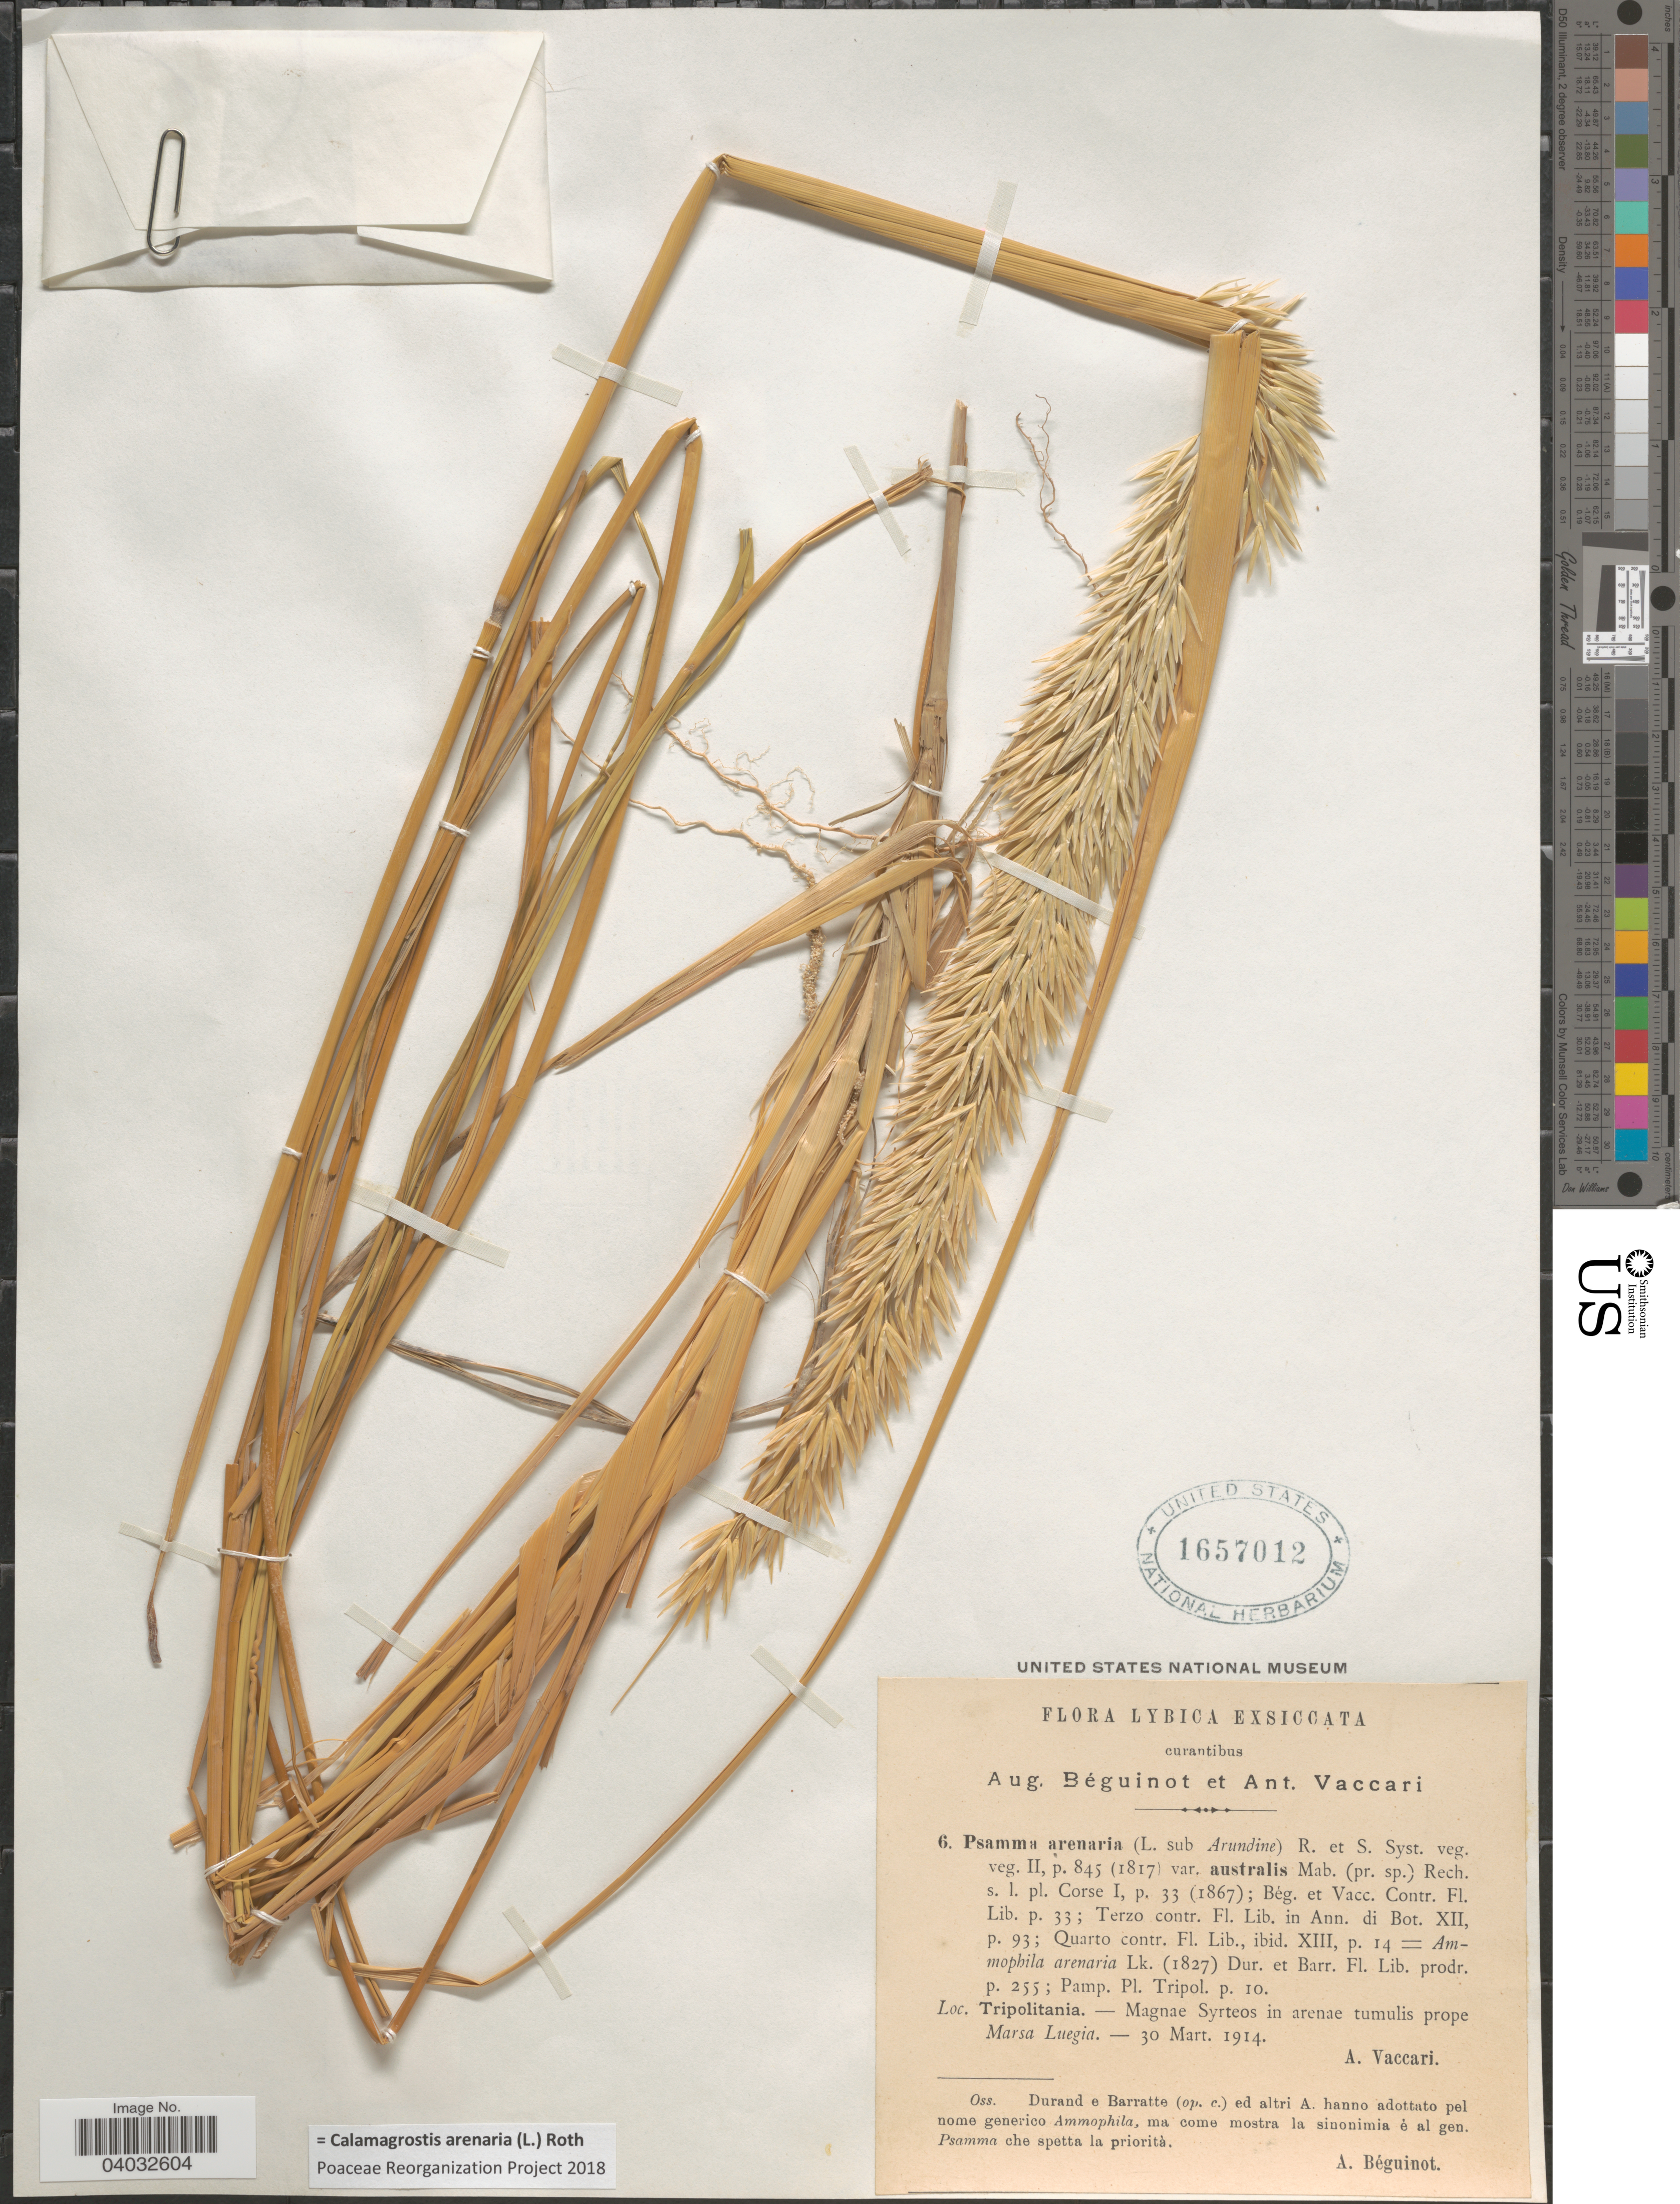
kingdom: Plantae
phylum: Tracheophyta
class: Liliopsida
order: Poales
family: Poaceae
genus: Calamagrostis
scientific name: Calamagrostis arenaria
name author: (L.) Roth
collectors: A. Vaccari & A. Béguinot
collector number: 6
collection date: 1914-03-30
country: Libya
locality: Lybica. Tripolitania. Magnae Syrteos in arenae tumulis prope Marsa Luegia.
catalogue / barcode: US 1657012